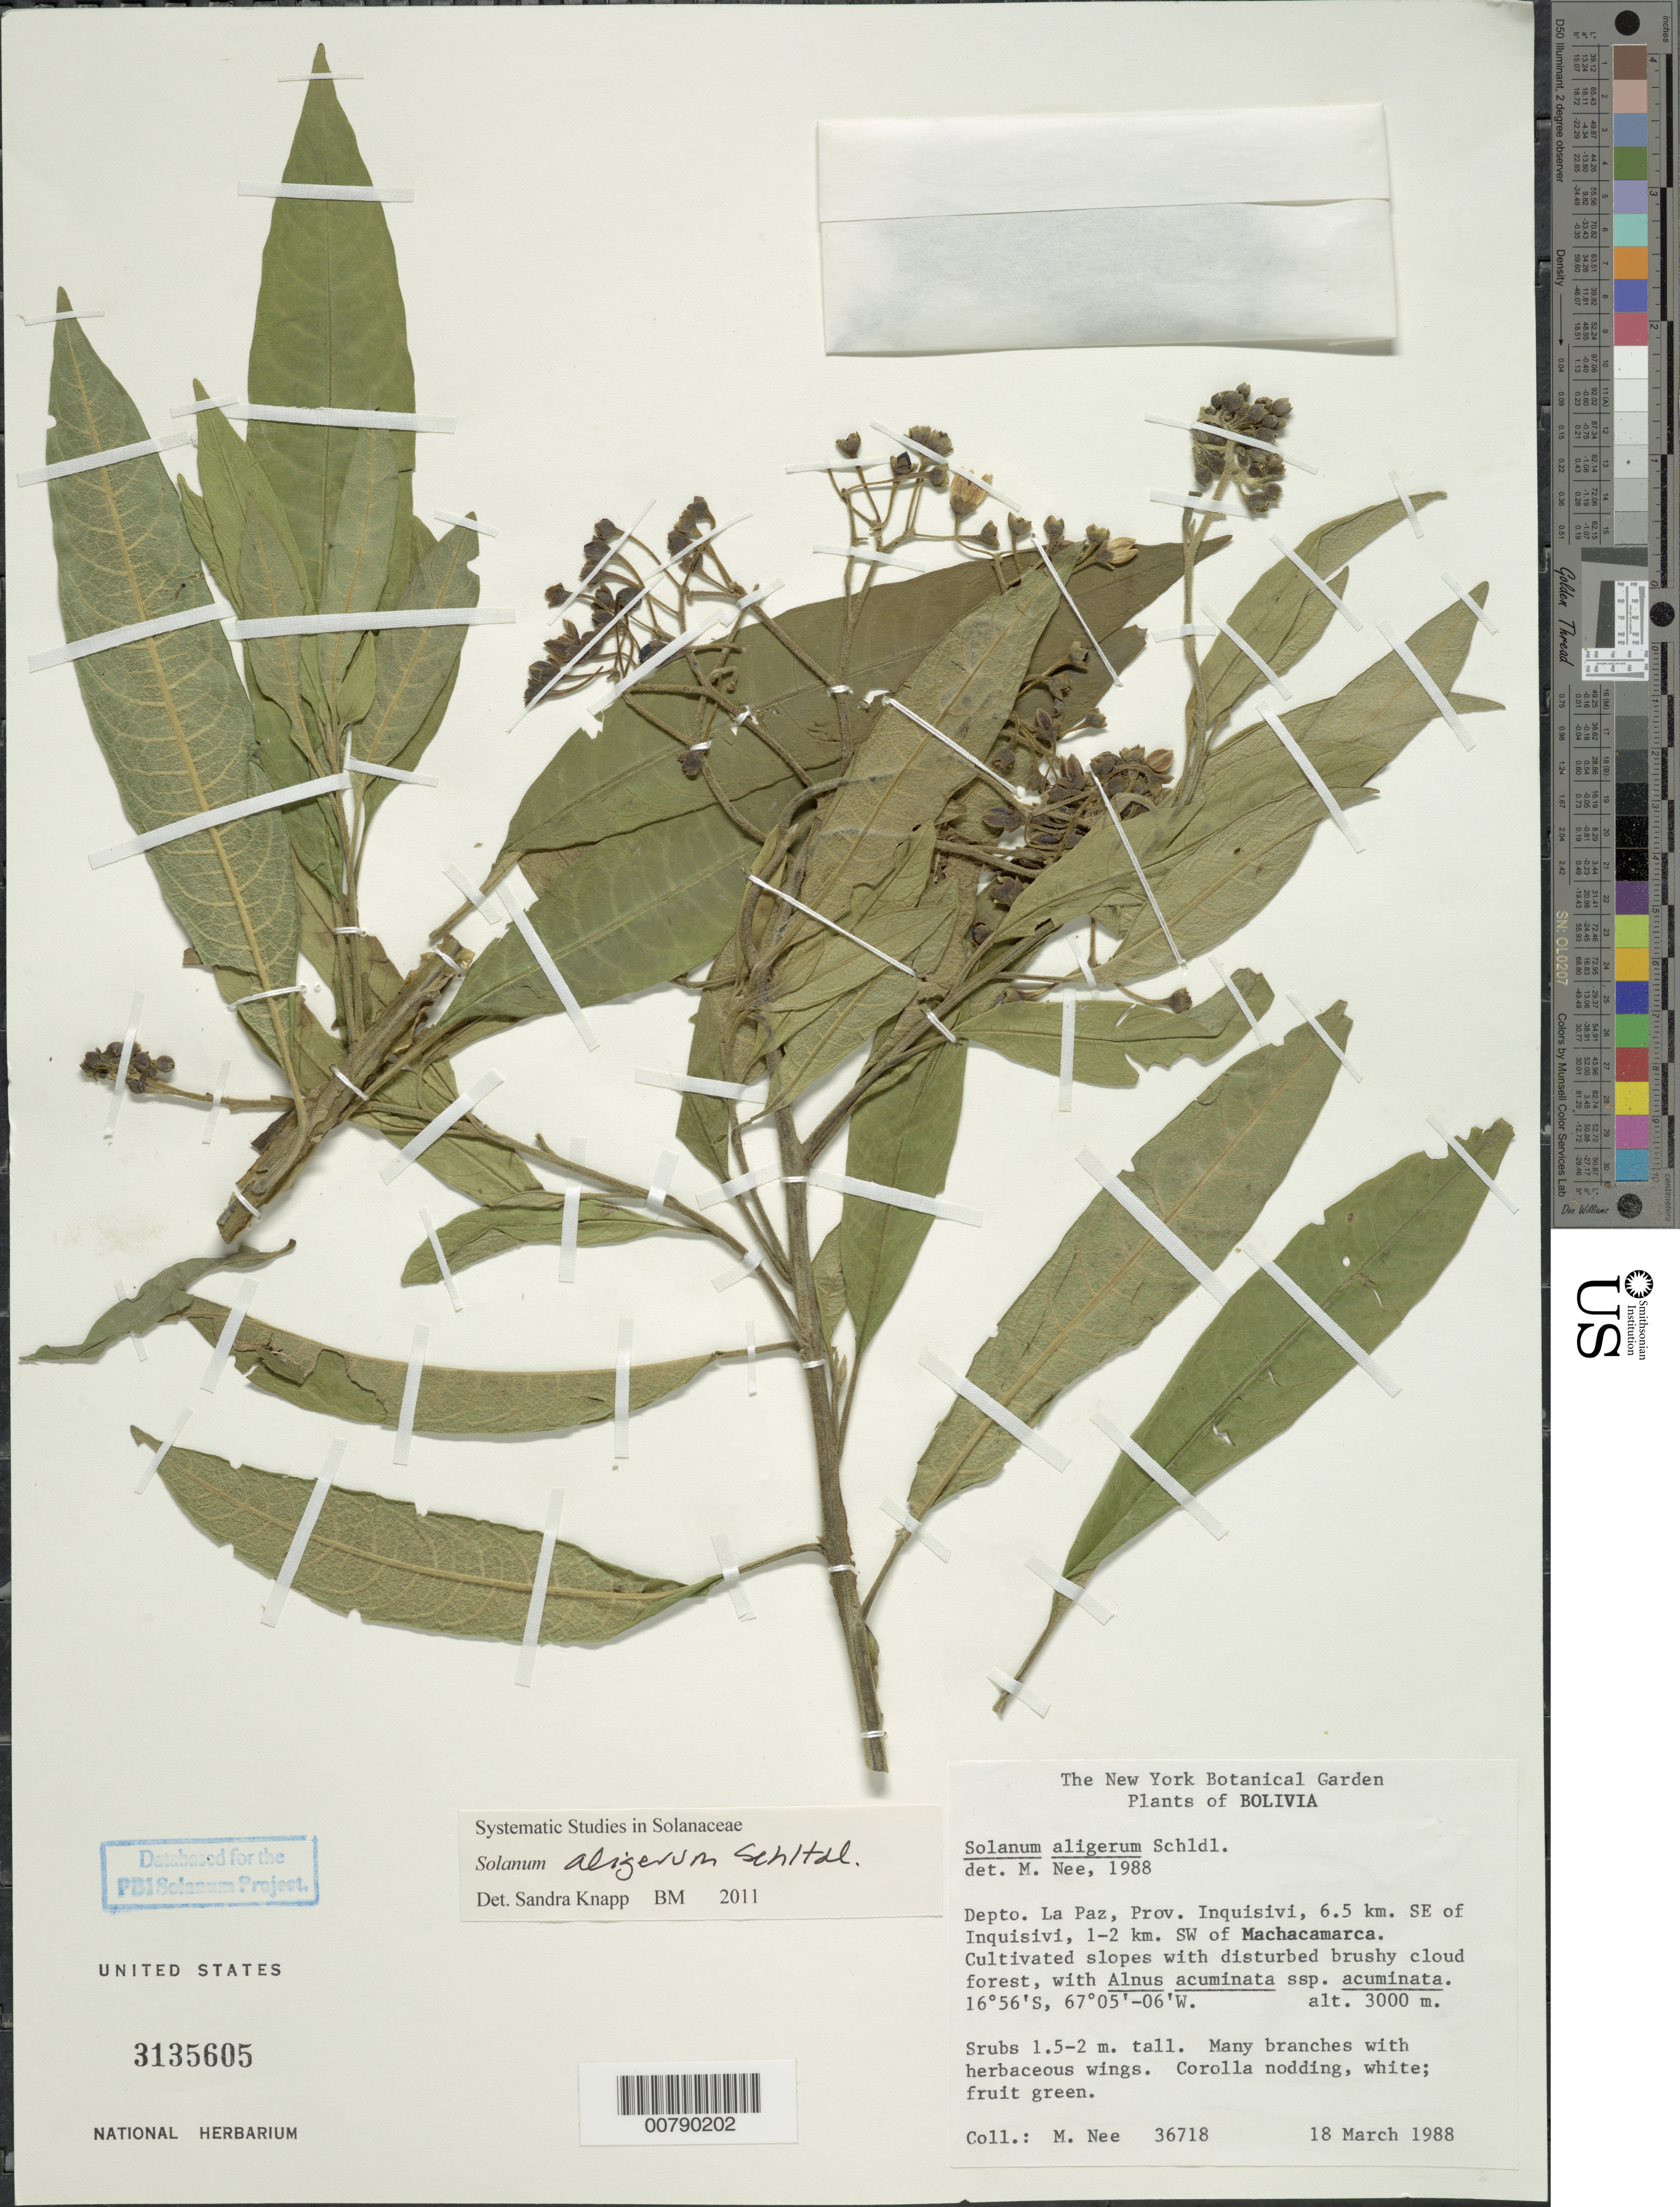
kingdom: Plantae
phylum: Tracheophyta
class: Magnoliopsida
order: Solanales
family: Solanaceae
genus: Solanum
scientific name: Solanum aligerum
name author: Schltdl.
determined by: Knapp, S. D.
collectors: M. Nee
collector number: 36718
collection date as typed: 18 Mar 1988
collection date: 1988-03-18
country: Bolivia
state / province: La Paz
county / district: Inquisivi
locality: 6.5 km SE of Inquisivi, 1.2 km SW of Machacamarca.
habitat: cultivated slopes with disturbed brushy cloud forest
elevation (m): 3000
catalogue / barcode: US 3135605